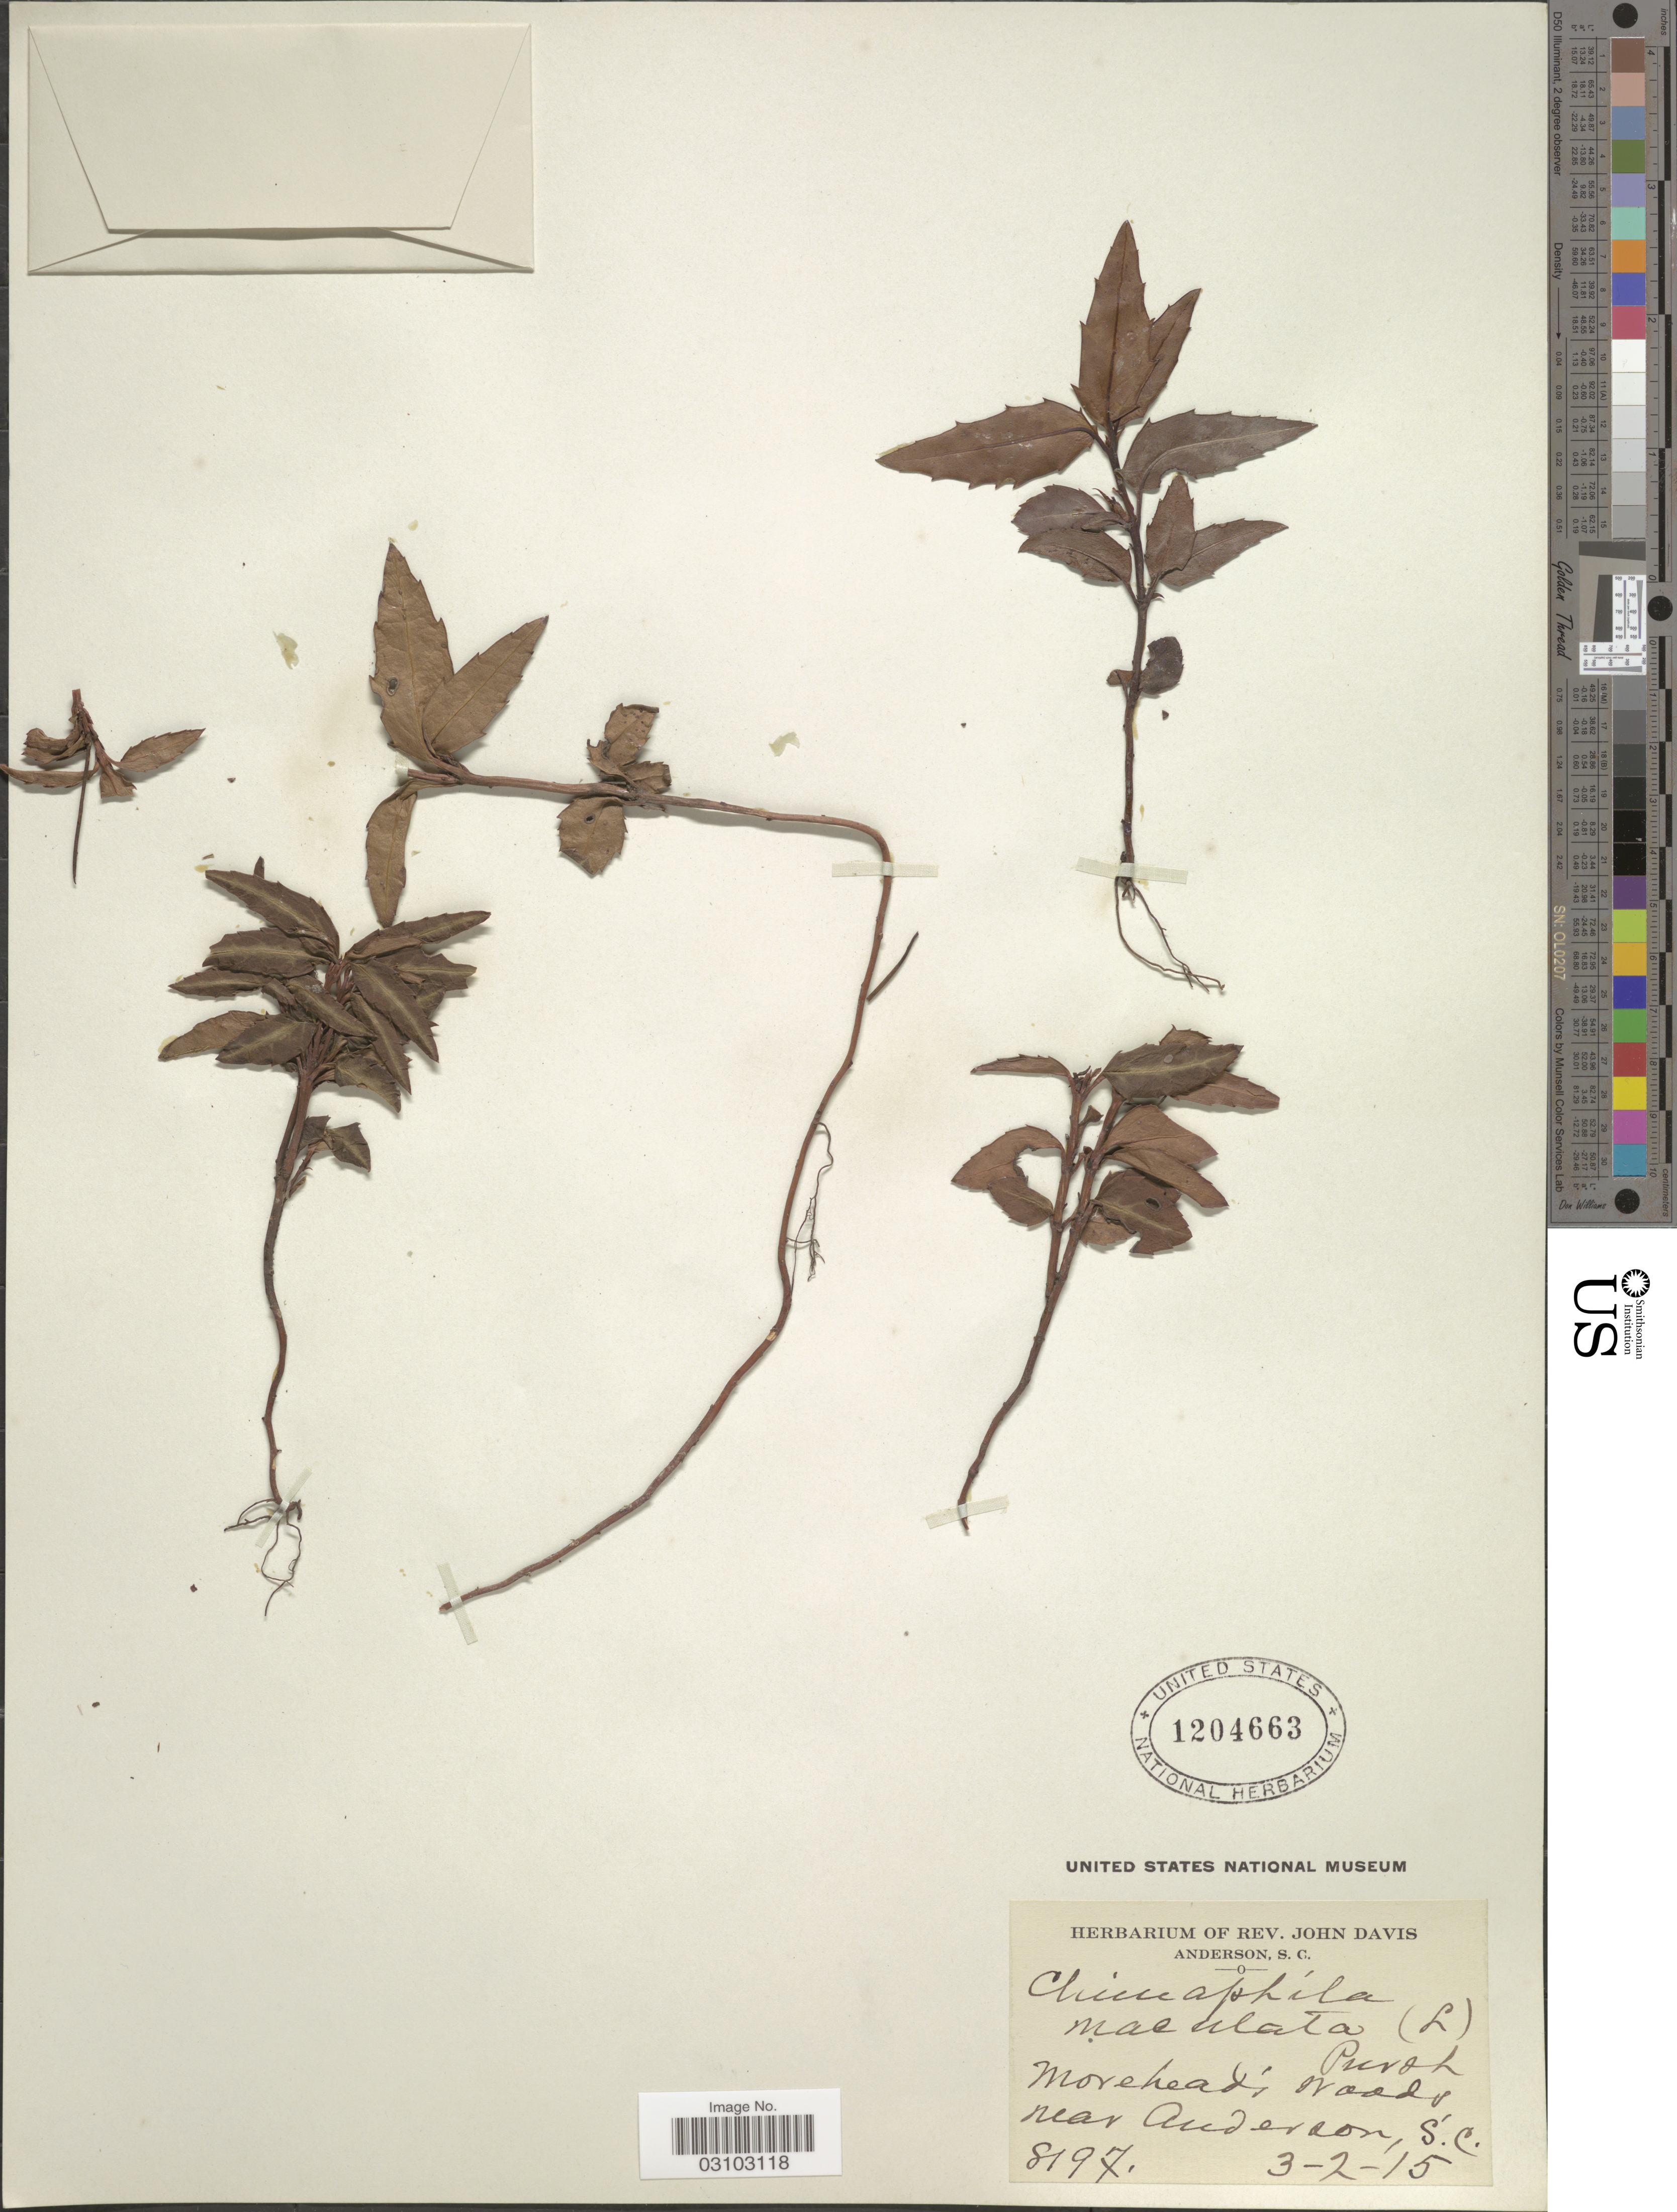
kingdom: Plantae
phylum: Tracheophyta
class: Magnoliopsida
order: Ericales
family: Ericaceae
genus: Chimaphila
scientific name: Chimaphila umbellata var. occidentalis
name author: (Rydb.) S.F. Blake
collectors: ex herb. Rev. John Davis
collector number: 8197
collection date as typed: Transcribed d/m/y: 2/3/15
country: United States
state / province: South Carolina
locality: Morehead's Woods, near Anderson.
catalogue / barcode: US 1204663